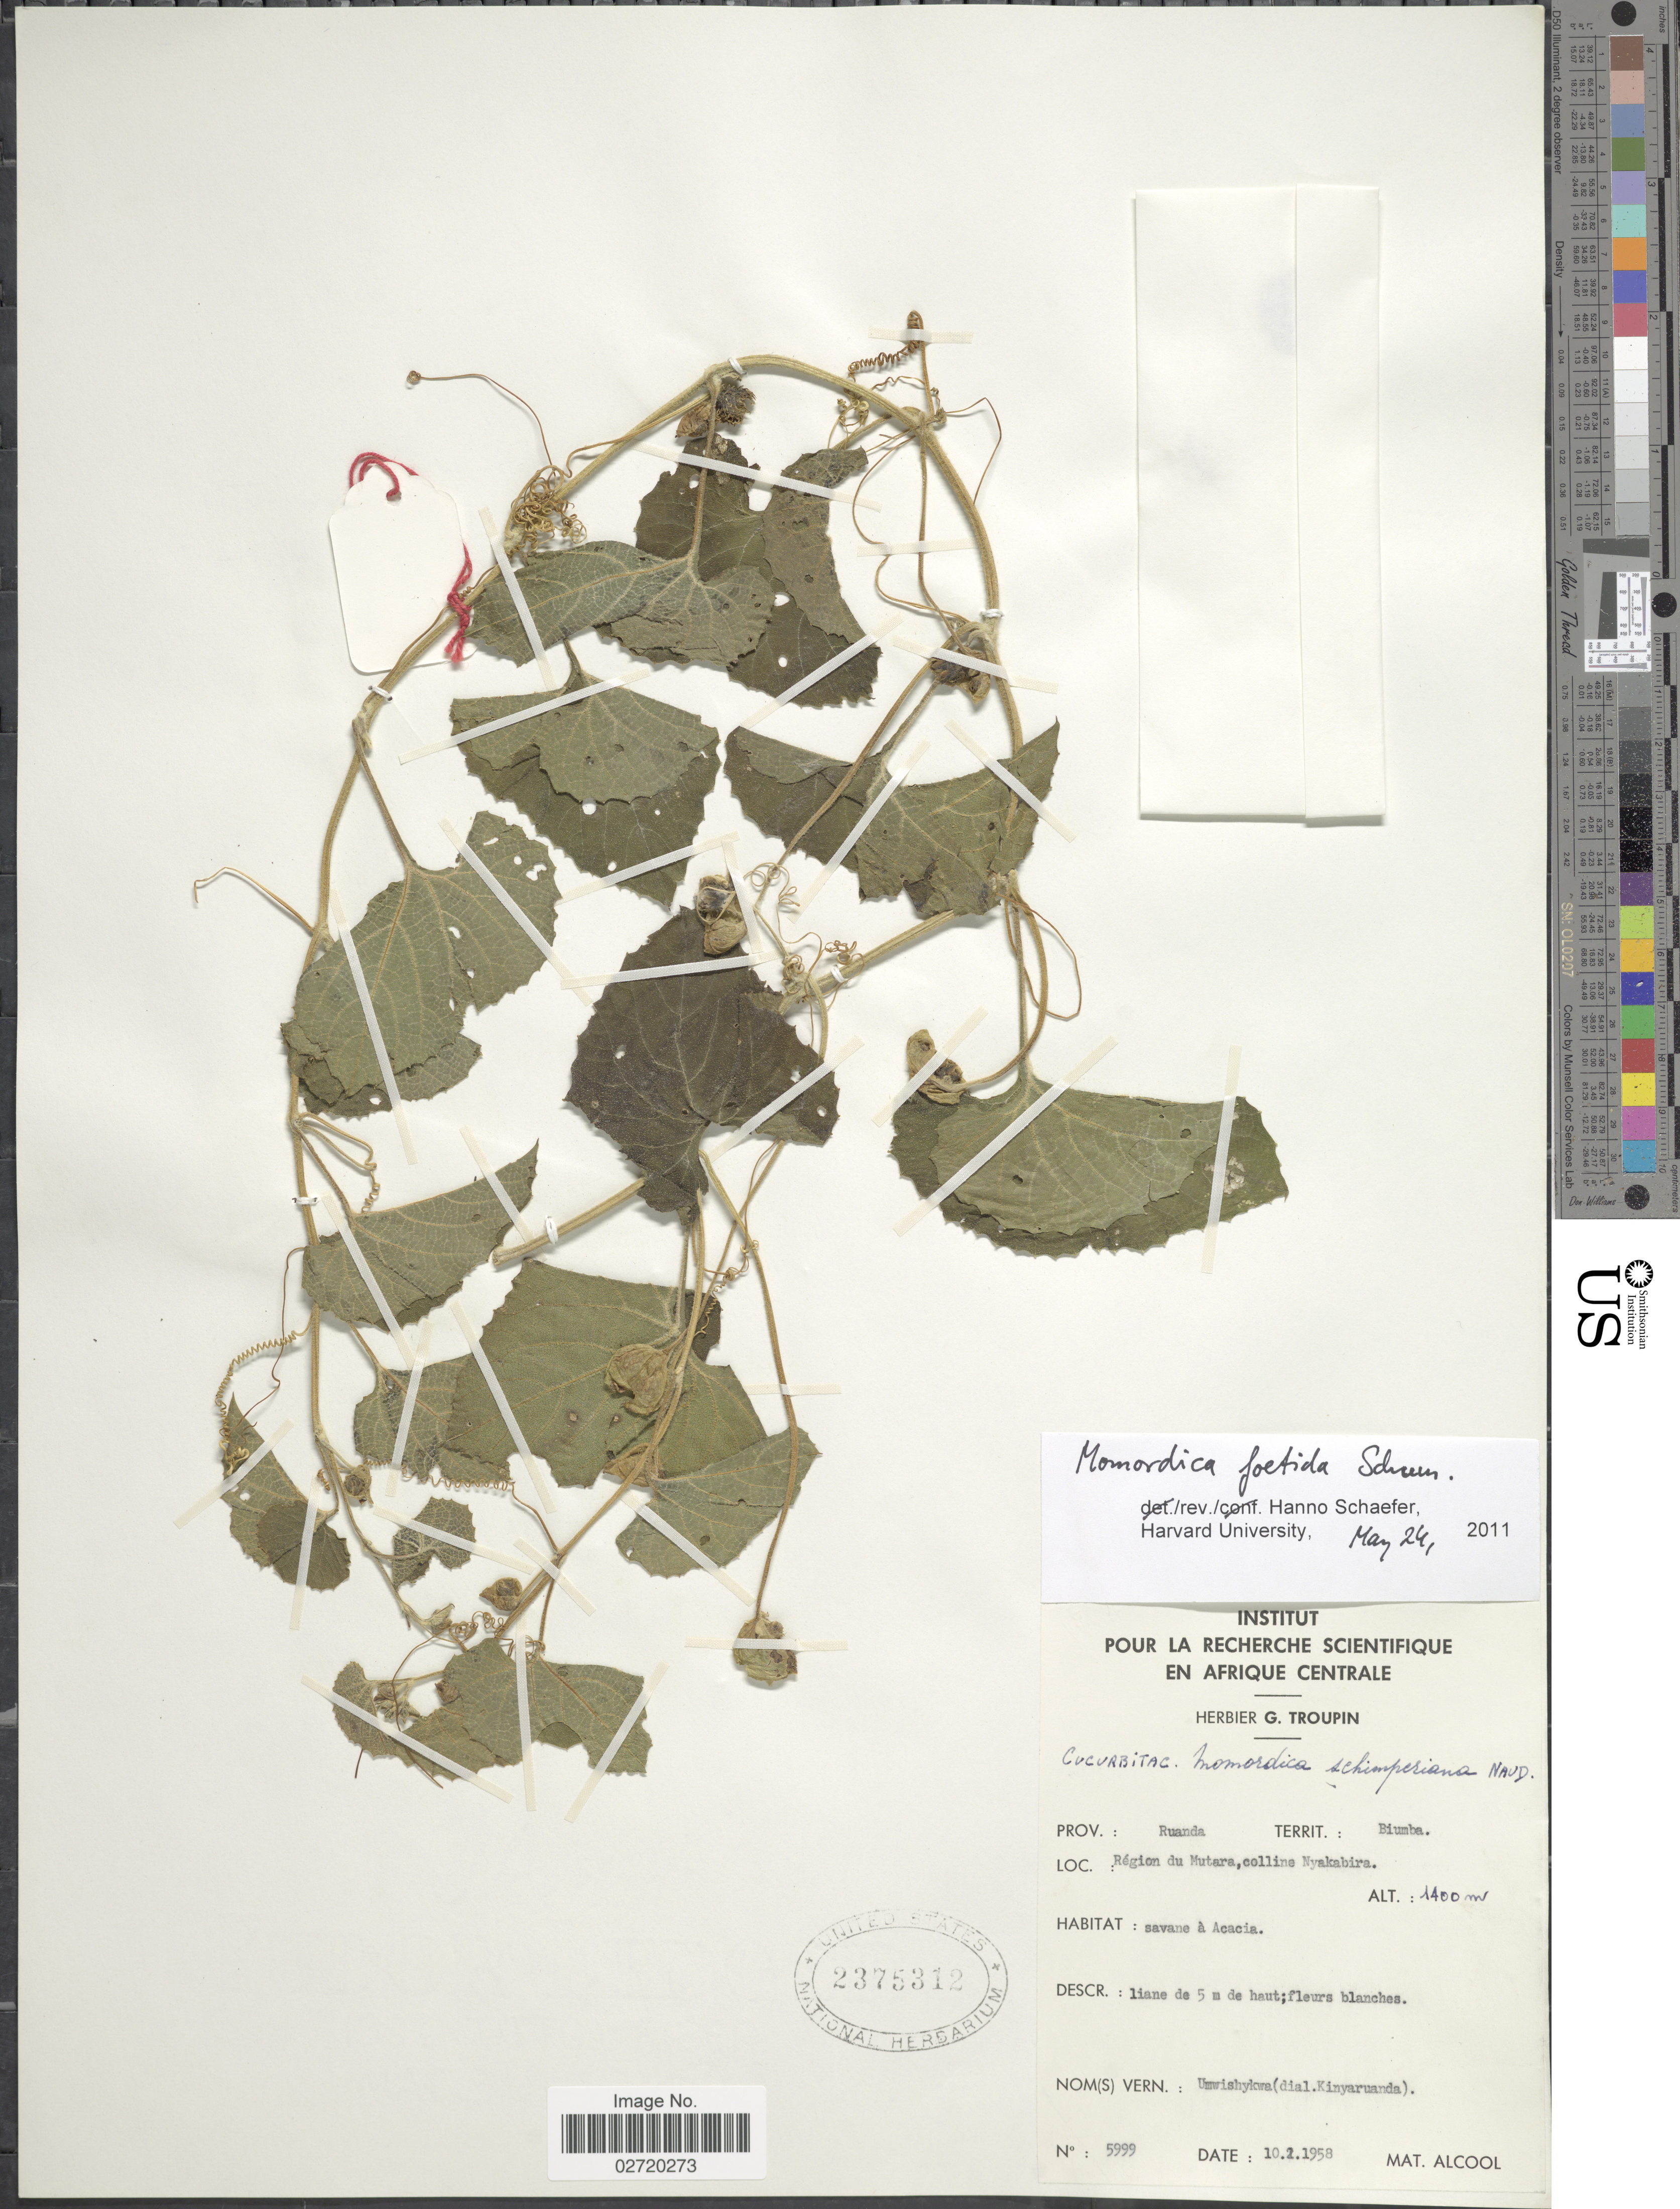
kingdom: Plantae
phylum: Tracheophyta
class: Magnoliopsida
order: Cucurbitales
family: Cucurbitaceae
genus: Momordica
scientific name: Momordica foetida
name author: Schumach.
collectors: ex herb. G. Troupin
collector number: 5999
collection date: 1958-02-10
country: Rwanda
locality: Prov.: Ruanda, Territ.: Biumba, Region du Mutara, colline Nyakabira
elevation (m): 1400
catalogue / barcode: US 2375312